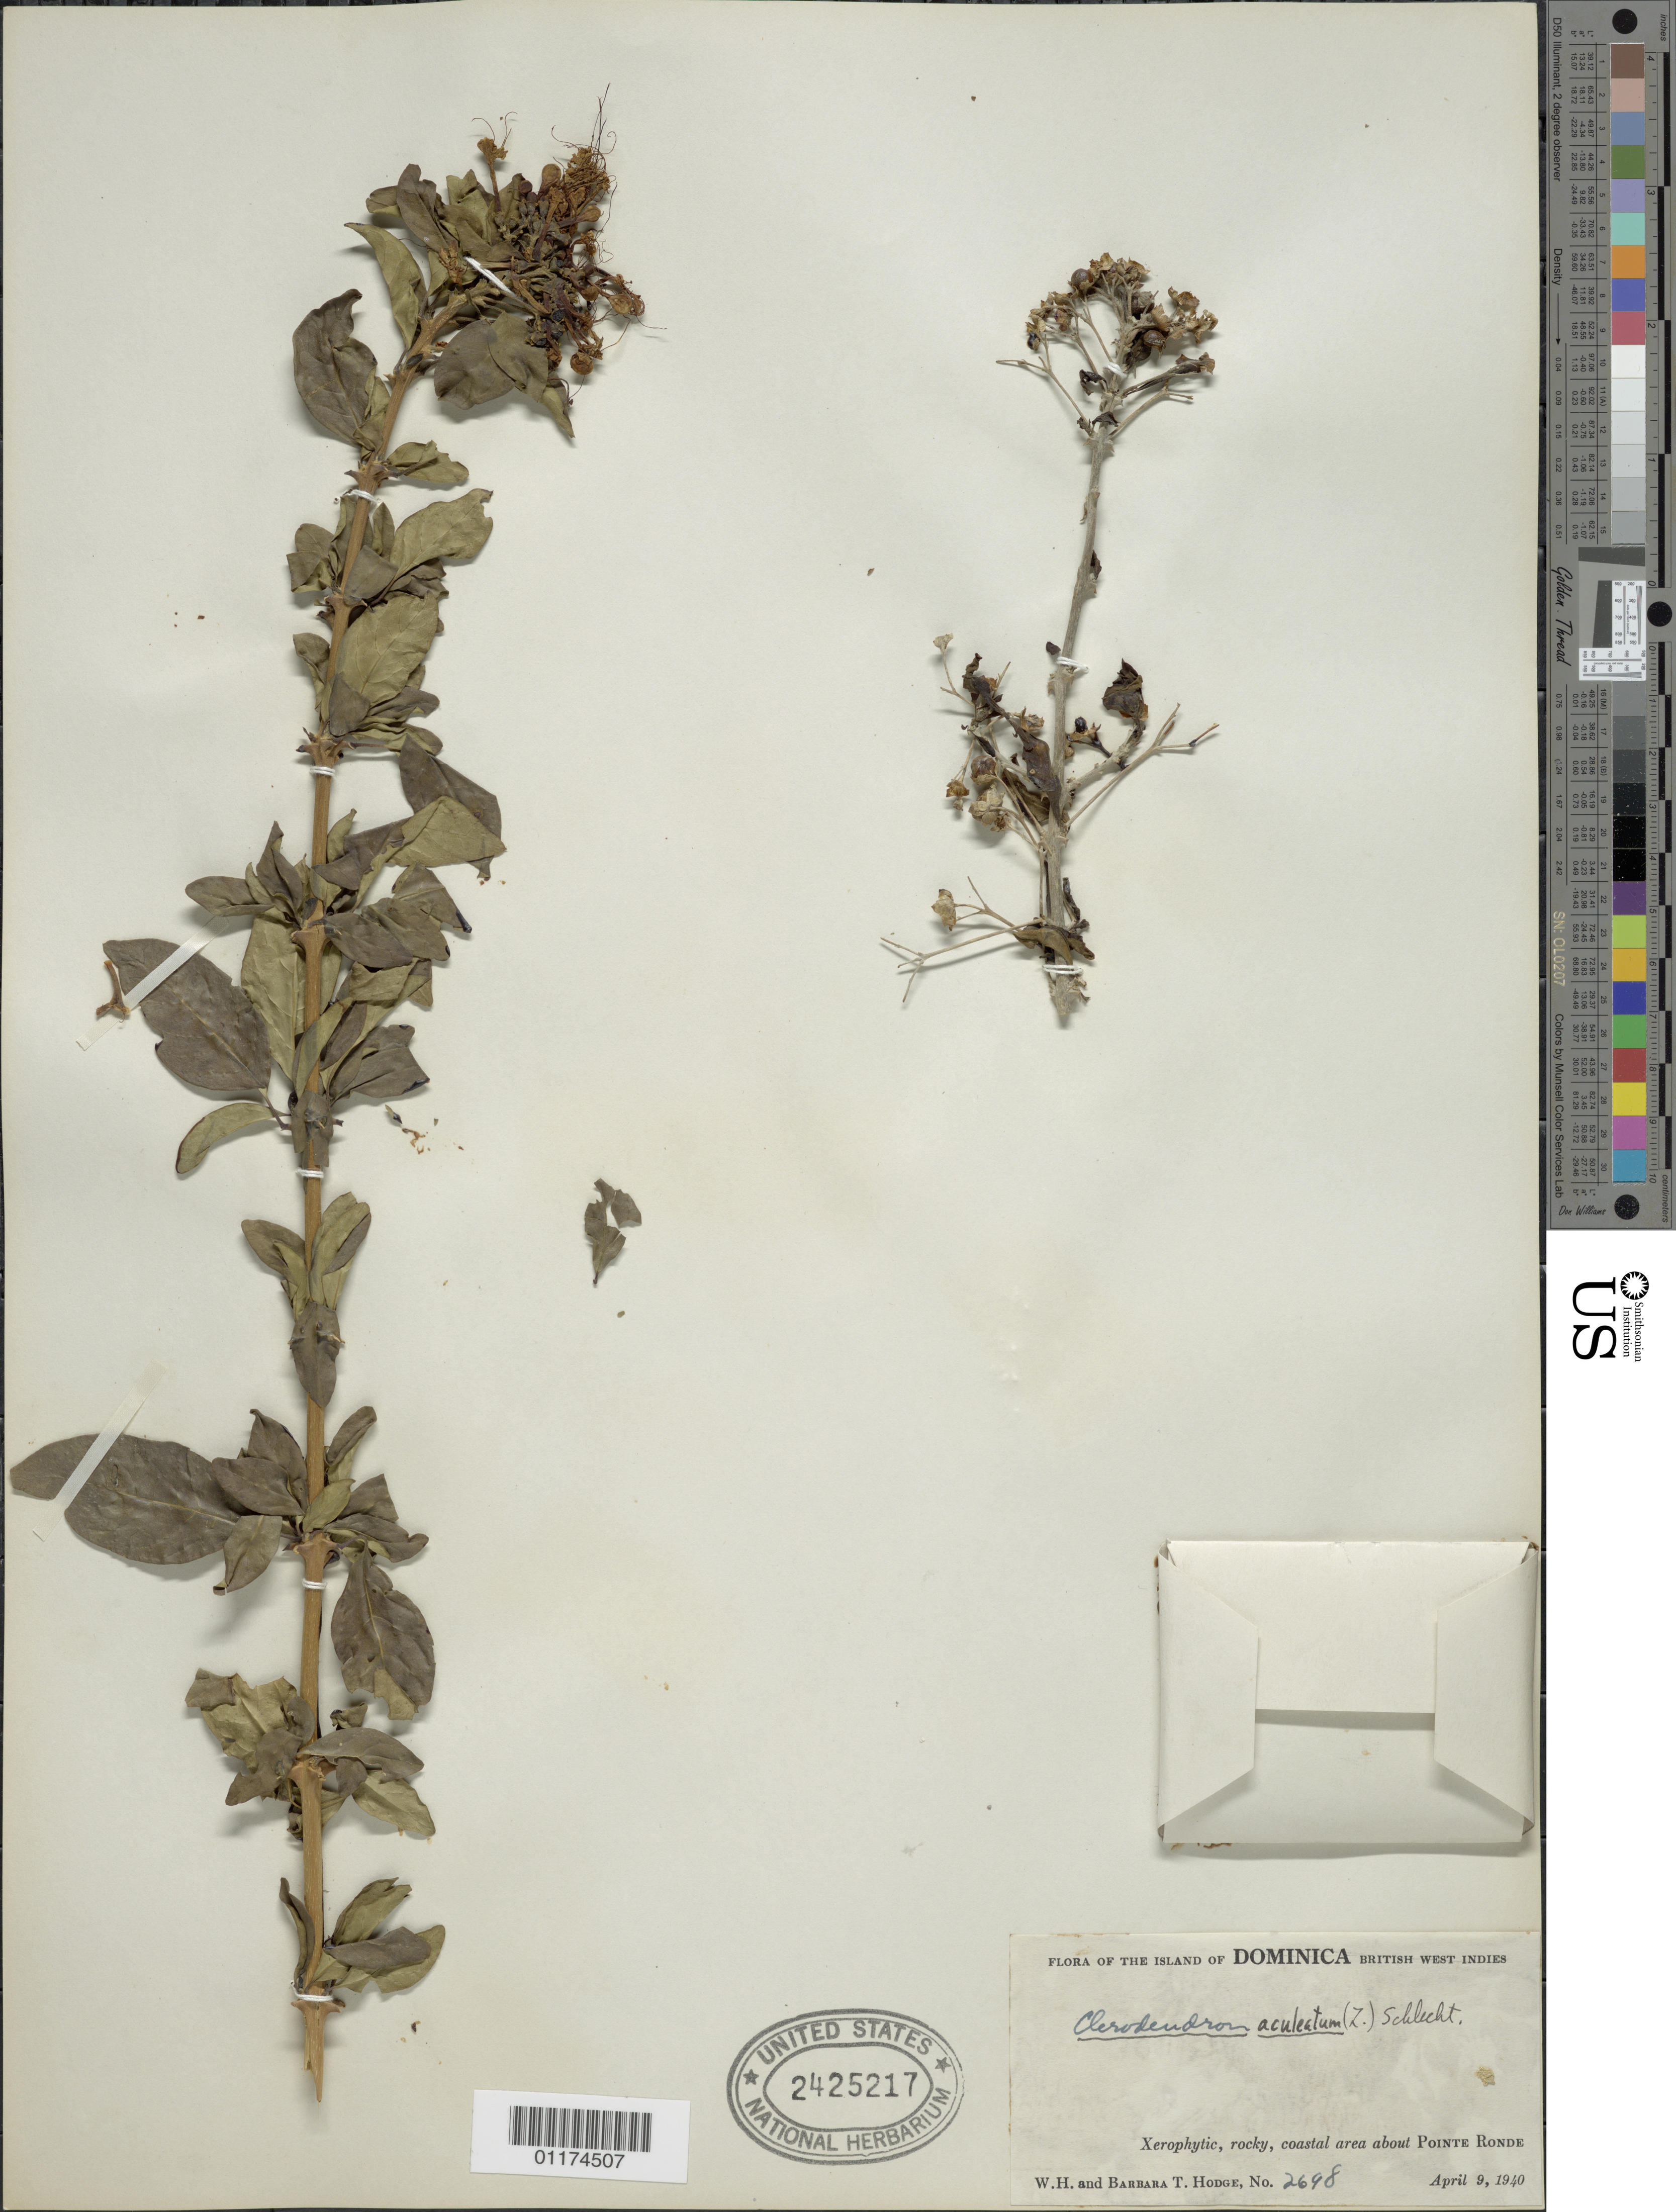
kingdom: Plantae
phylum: Tracheophyta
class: Magnoliopsida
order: Lamiales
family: Lamiaceae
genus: Clerodendrum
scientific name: Clerodendrum aculeatum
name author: (L.) Schltdl.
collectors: W. Hodge & B. Hodge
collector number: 2698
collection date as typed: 09 Apr 1940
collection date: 1940-04-09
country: Dominica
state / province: St. John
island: Dominica I.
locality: Pointe Ronde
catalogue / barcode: US 2425217